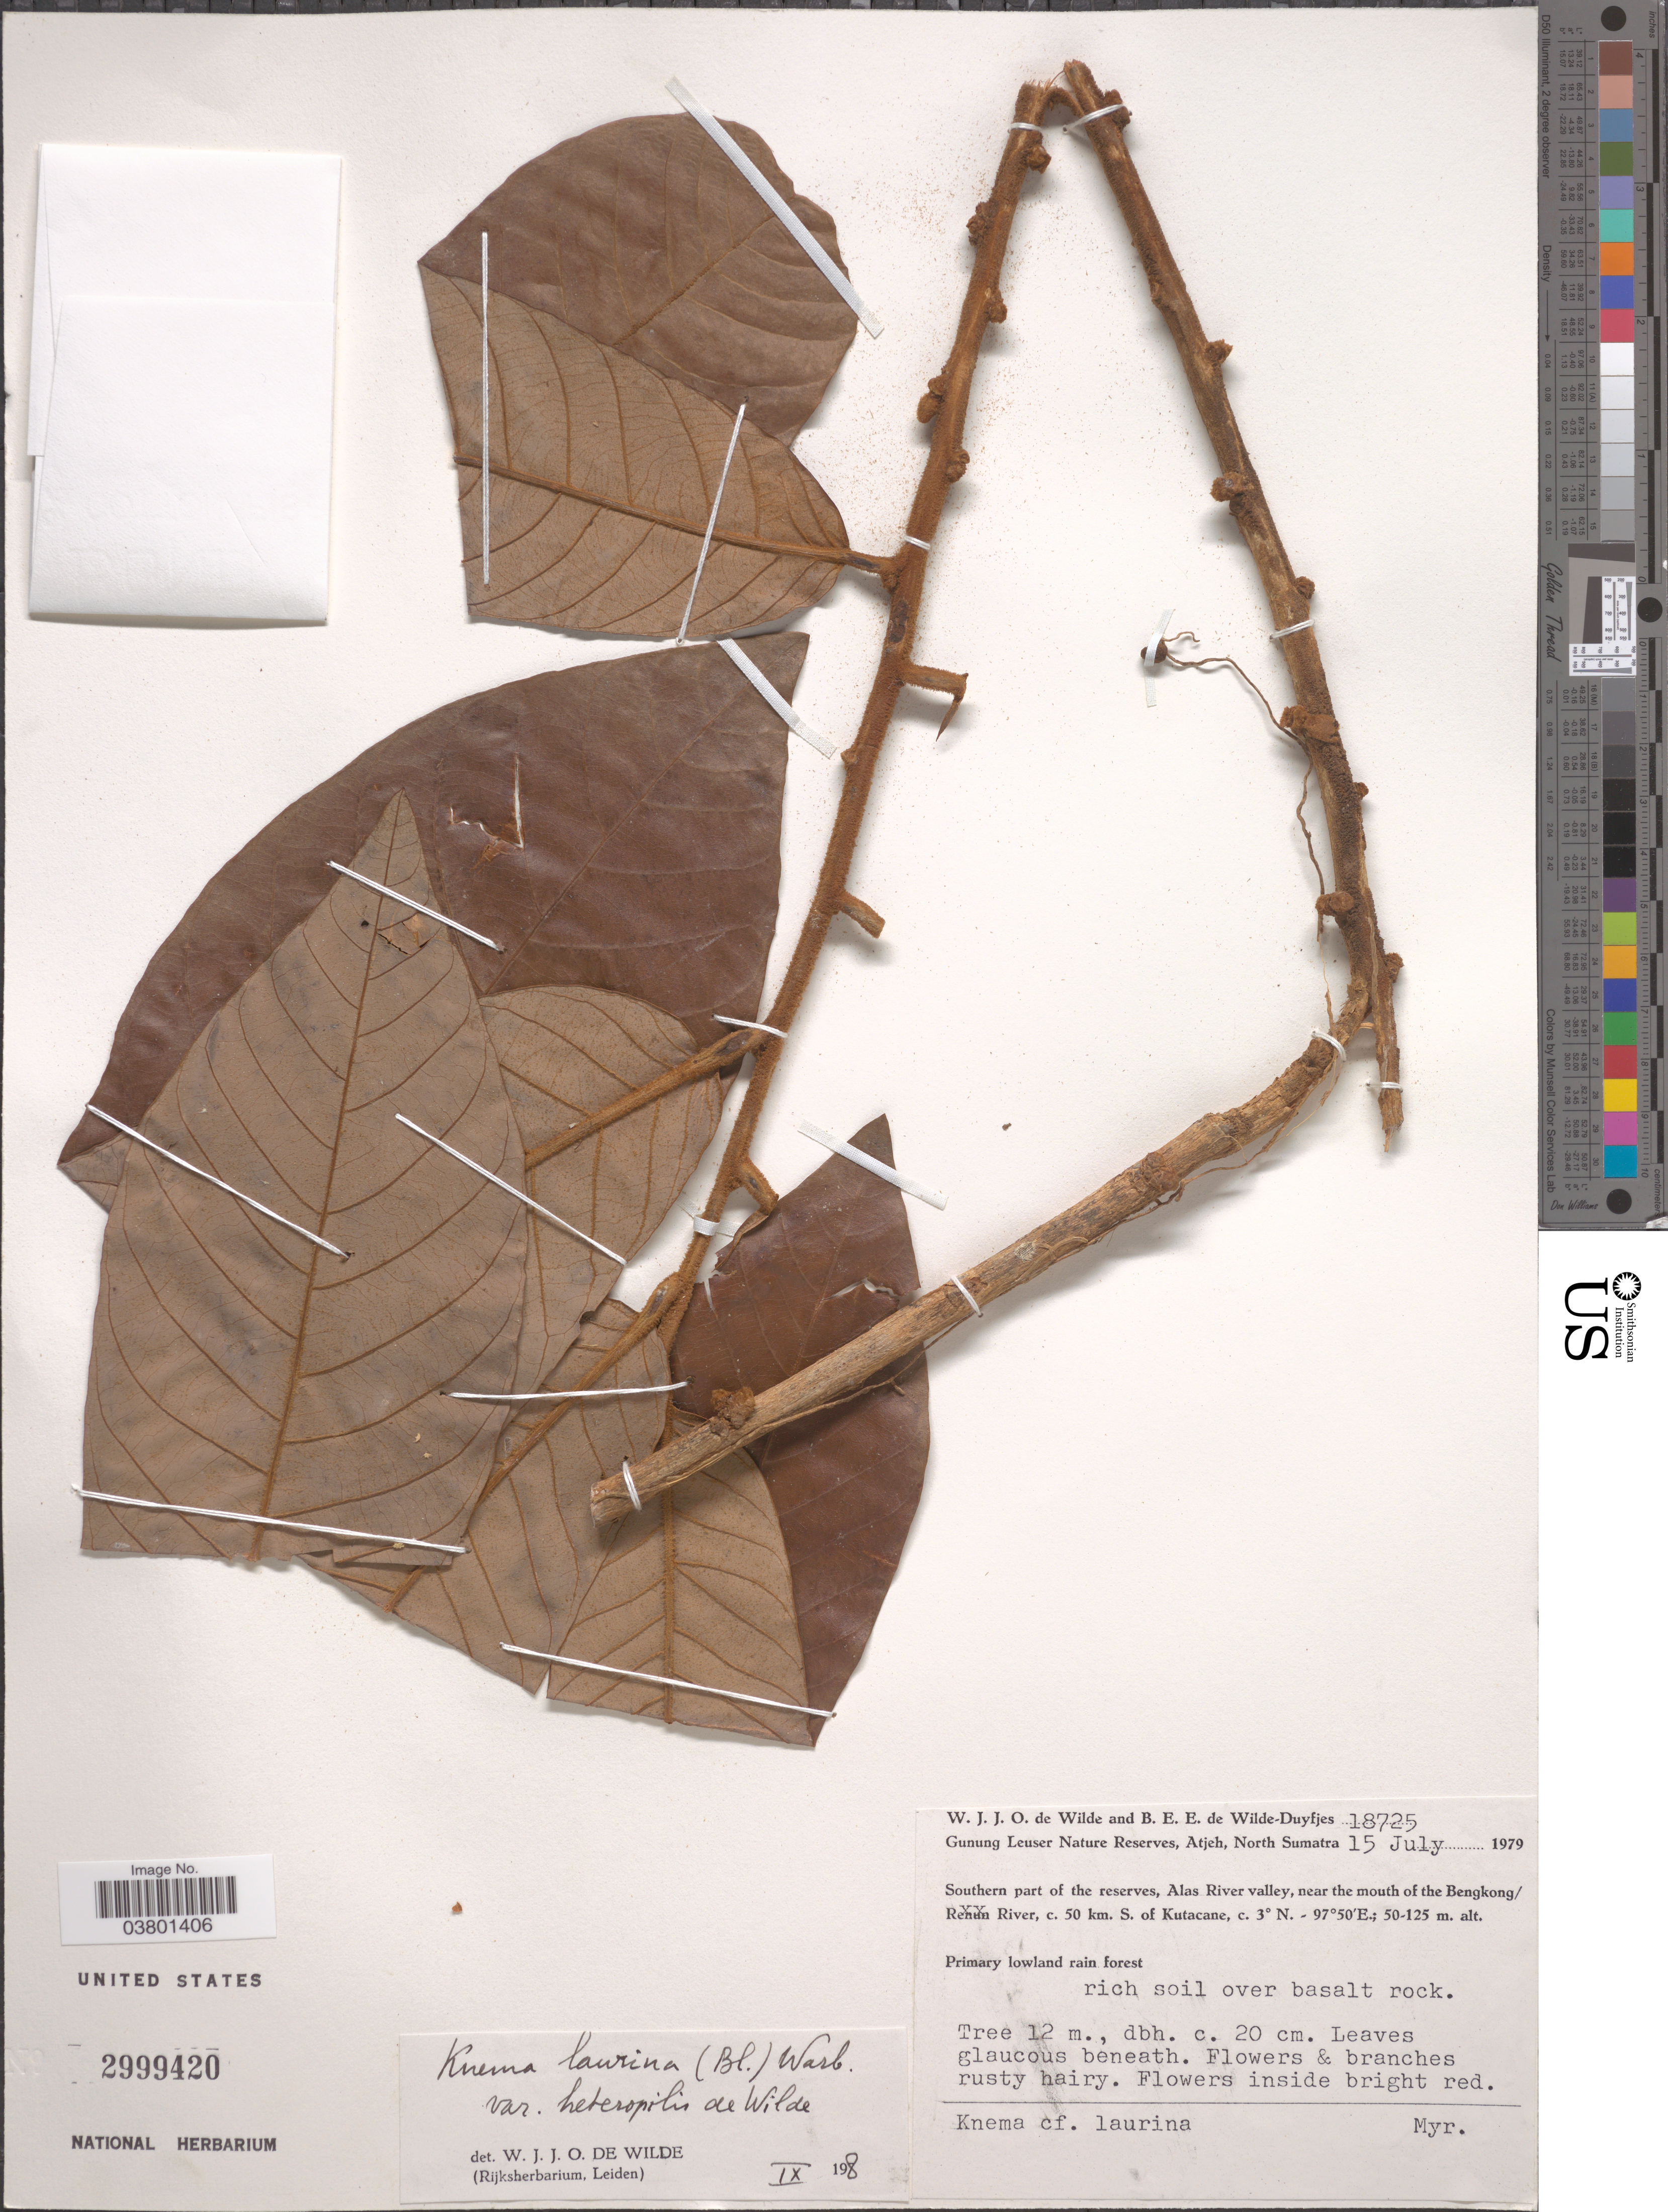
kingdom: Plantae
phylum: Tracheophyta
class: Magnoliopsida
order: Magnoliales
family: Myristicaceae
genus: Knema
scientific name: Knema laurina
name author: Warb.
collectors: W. J. de Wilde & B. E. de Wilde-Duyfjes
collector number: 18725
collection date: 1979-07-15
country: Indonesia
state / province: Sumatra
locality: Gunung Leuser Nature Reserve, Atjeh, North Sumatra. Southern part of the reserves, Alas River valley, near the mouth of the Bengkong/ R River, c. 50 km. S. of Kutacane.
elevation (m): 50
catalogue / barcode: US 2999420